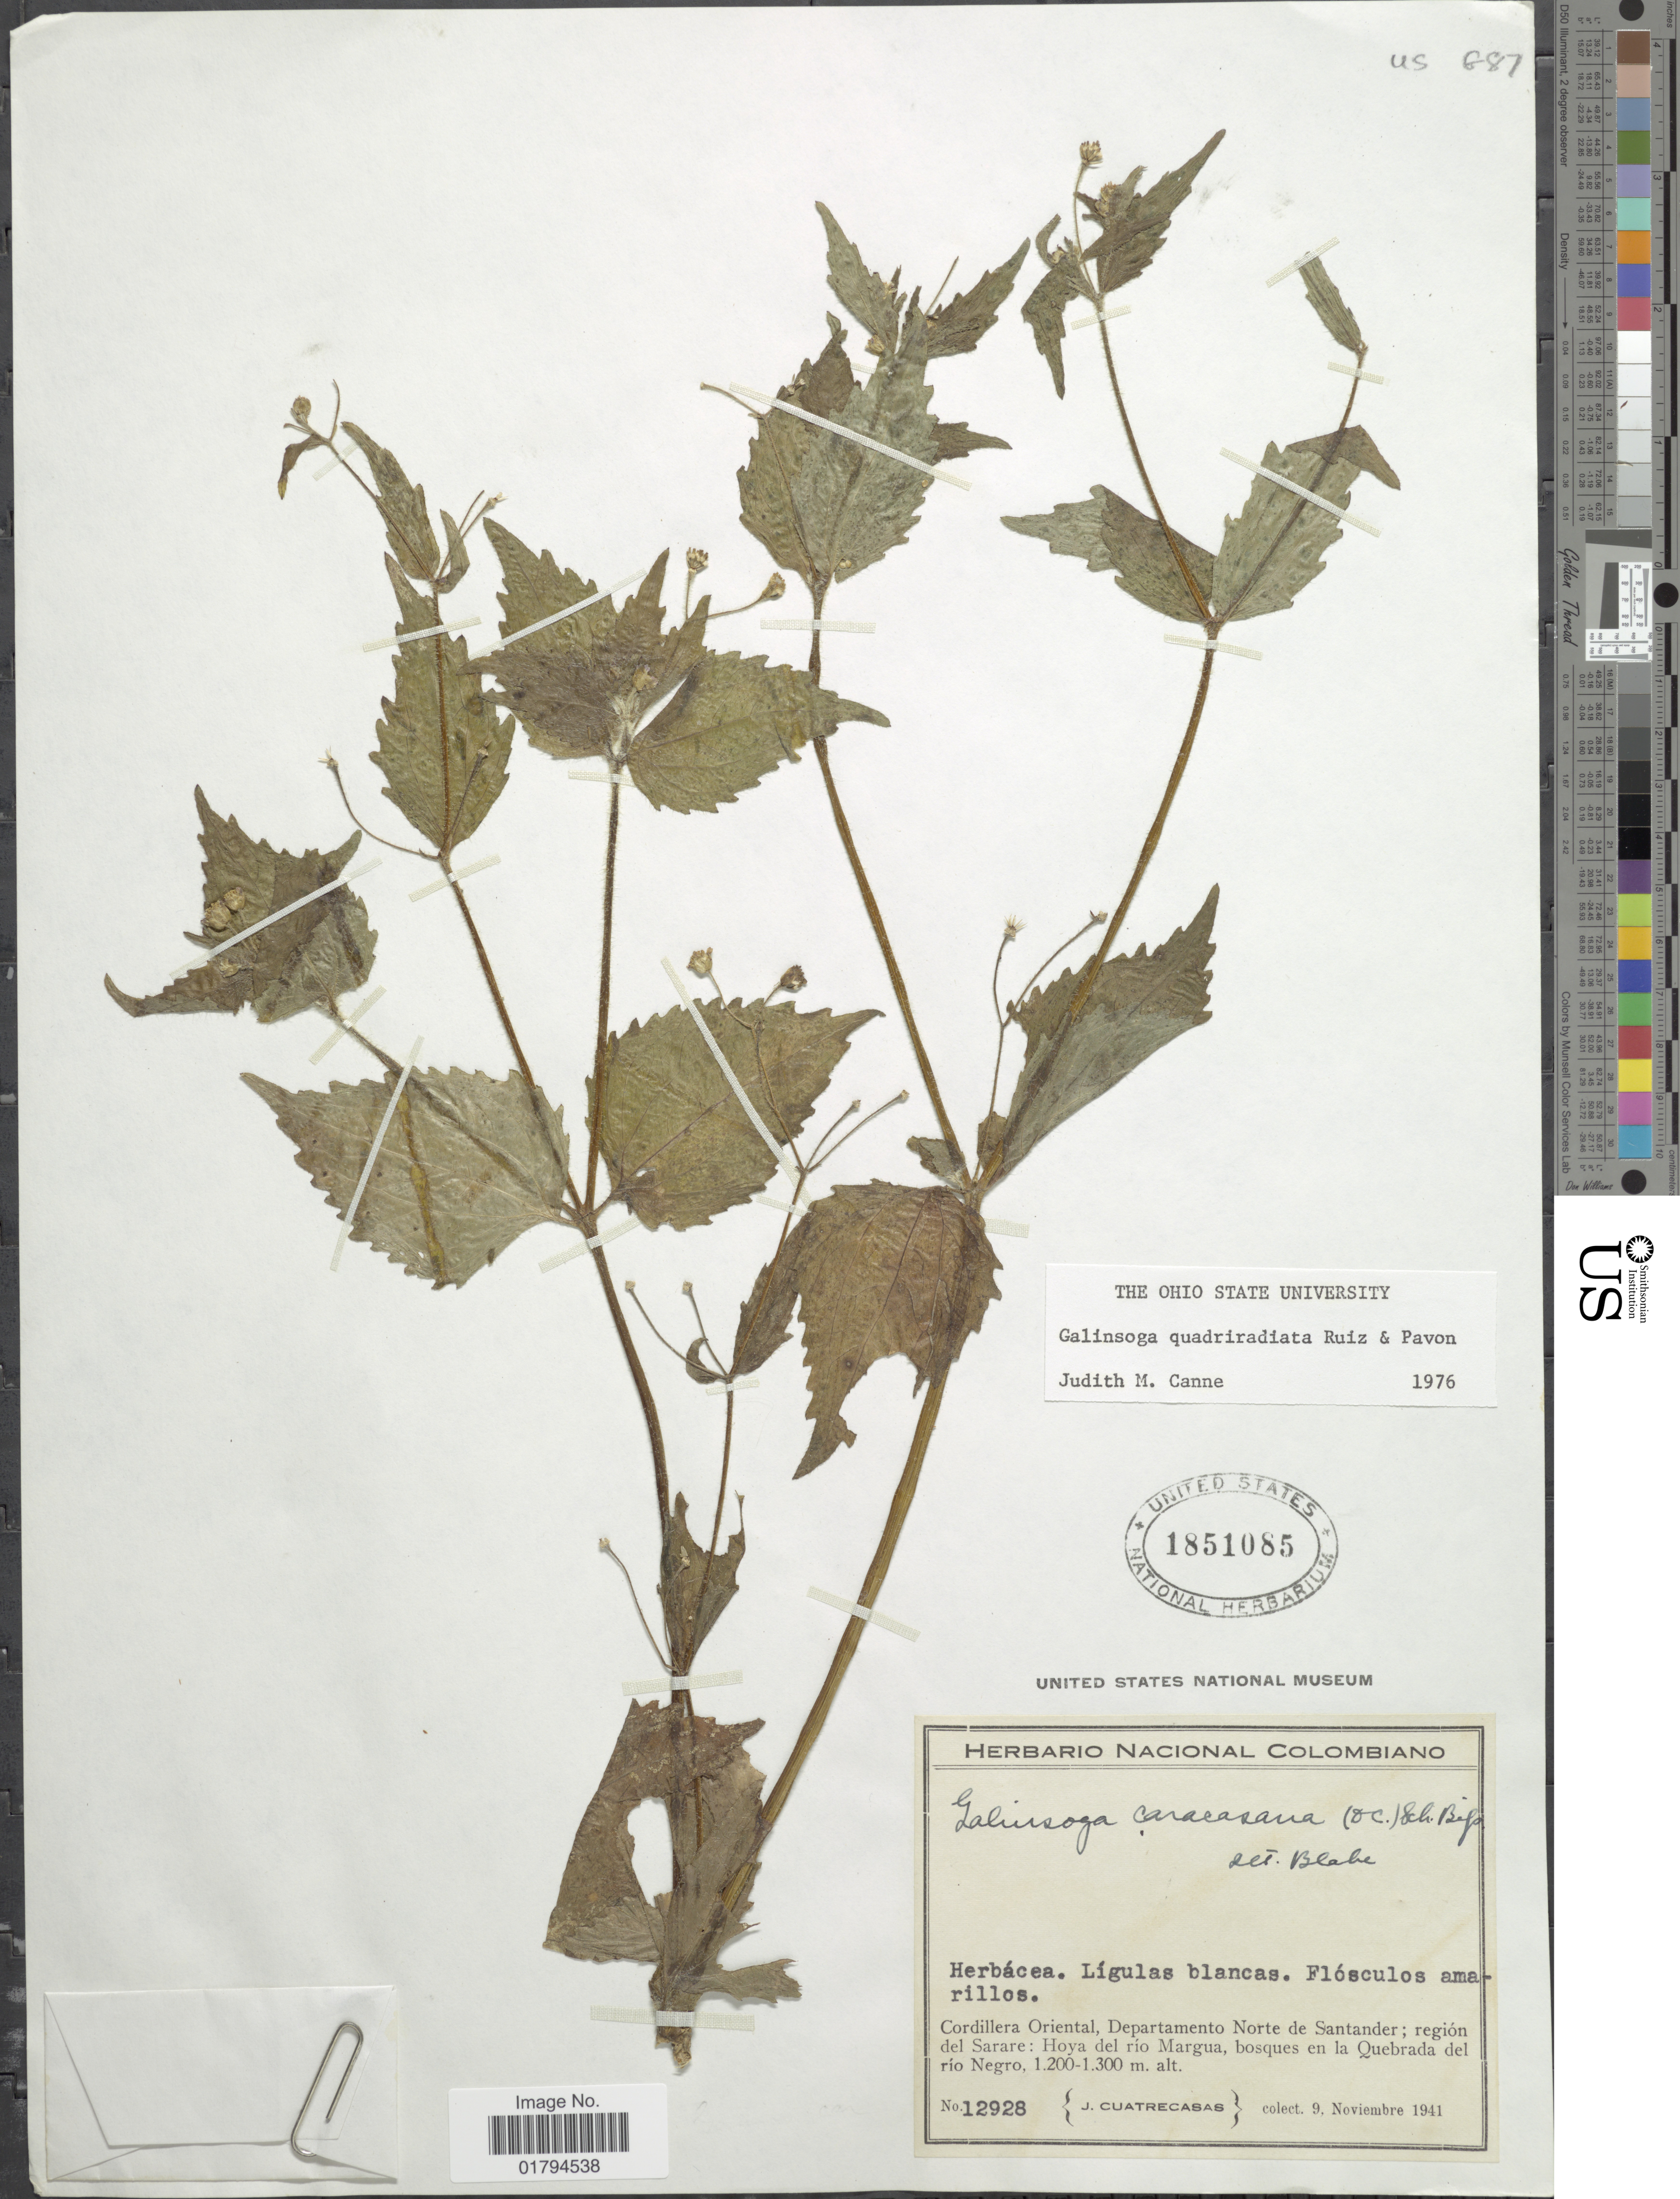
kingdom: Plantae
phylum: Tracheophyta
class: Magnoliopsida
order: Asterales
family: Asteraceae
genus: Galinsoga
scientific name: Galinsoga quadriradiata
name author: Ruiz & Pav.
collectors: J. Cuatrecasas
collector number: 12928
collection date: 1941-11-09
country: Colombia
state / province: Norte de Santander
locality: Region del Sarare: Hoya del rio Margua, bosques en la Quebrada del rio Negro, Cordillera Oriental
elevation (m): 1200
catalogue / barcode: US 1851085